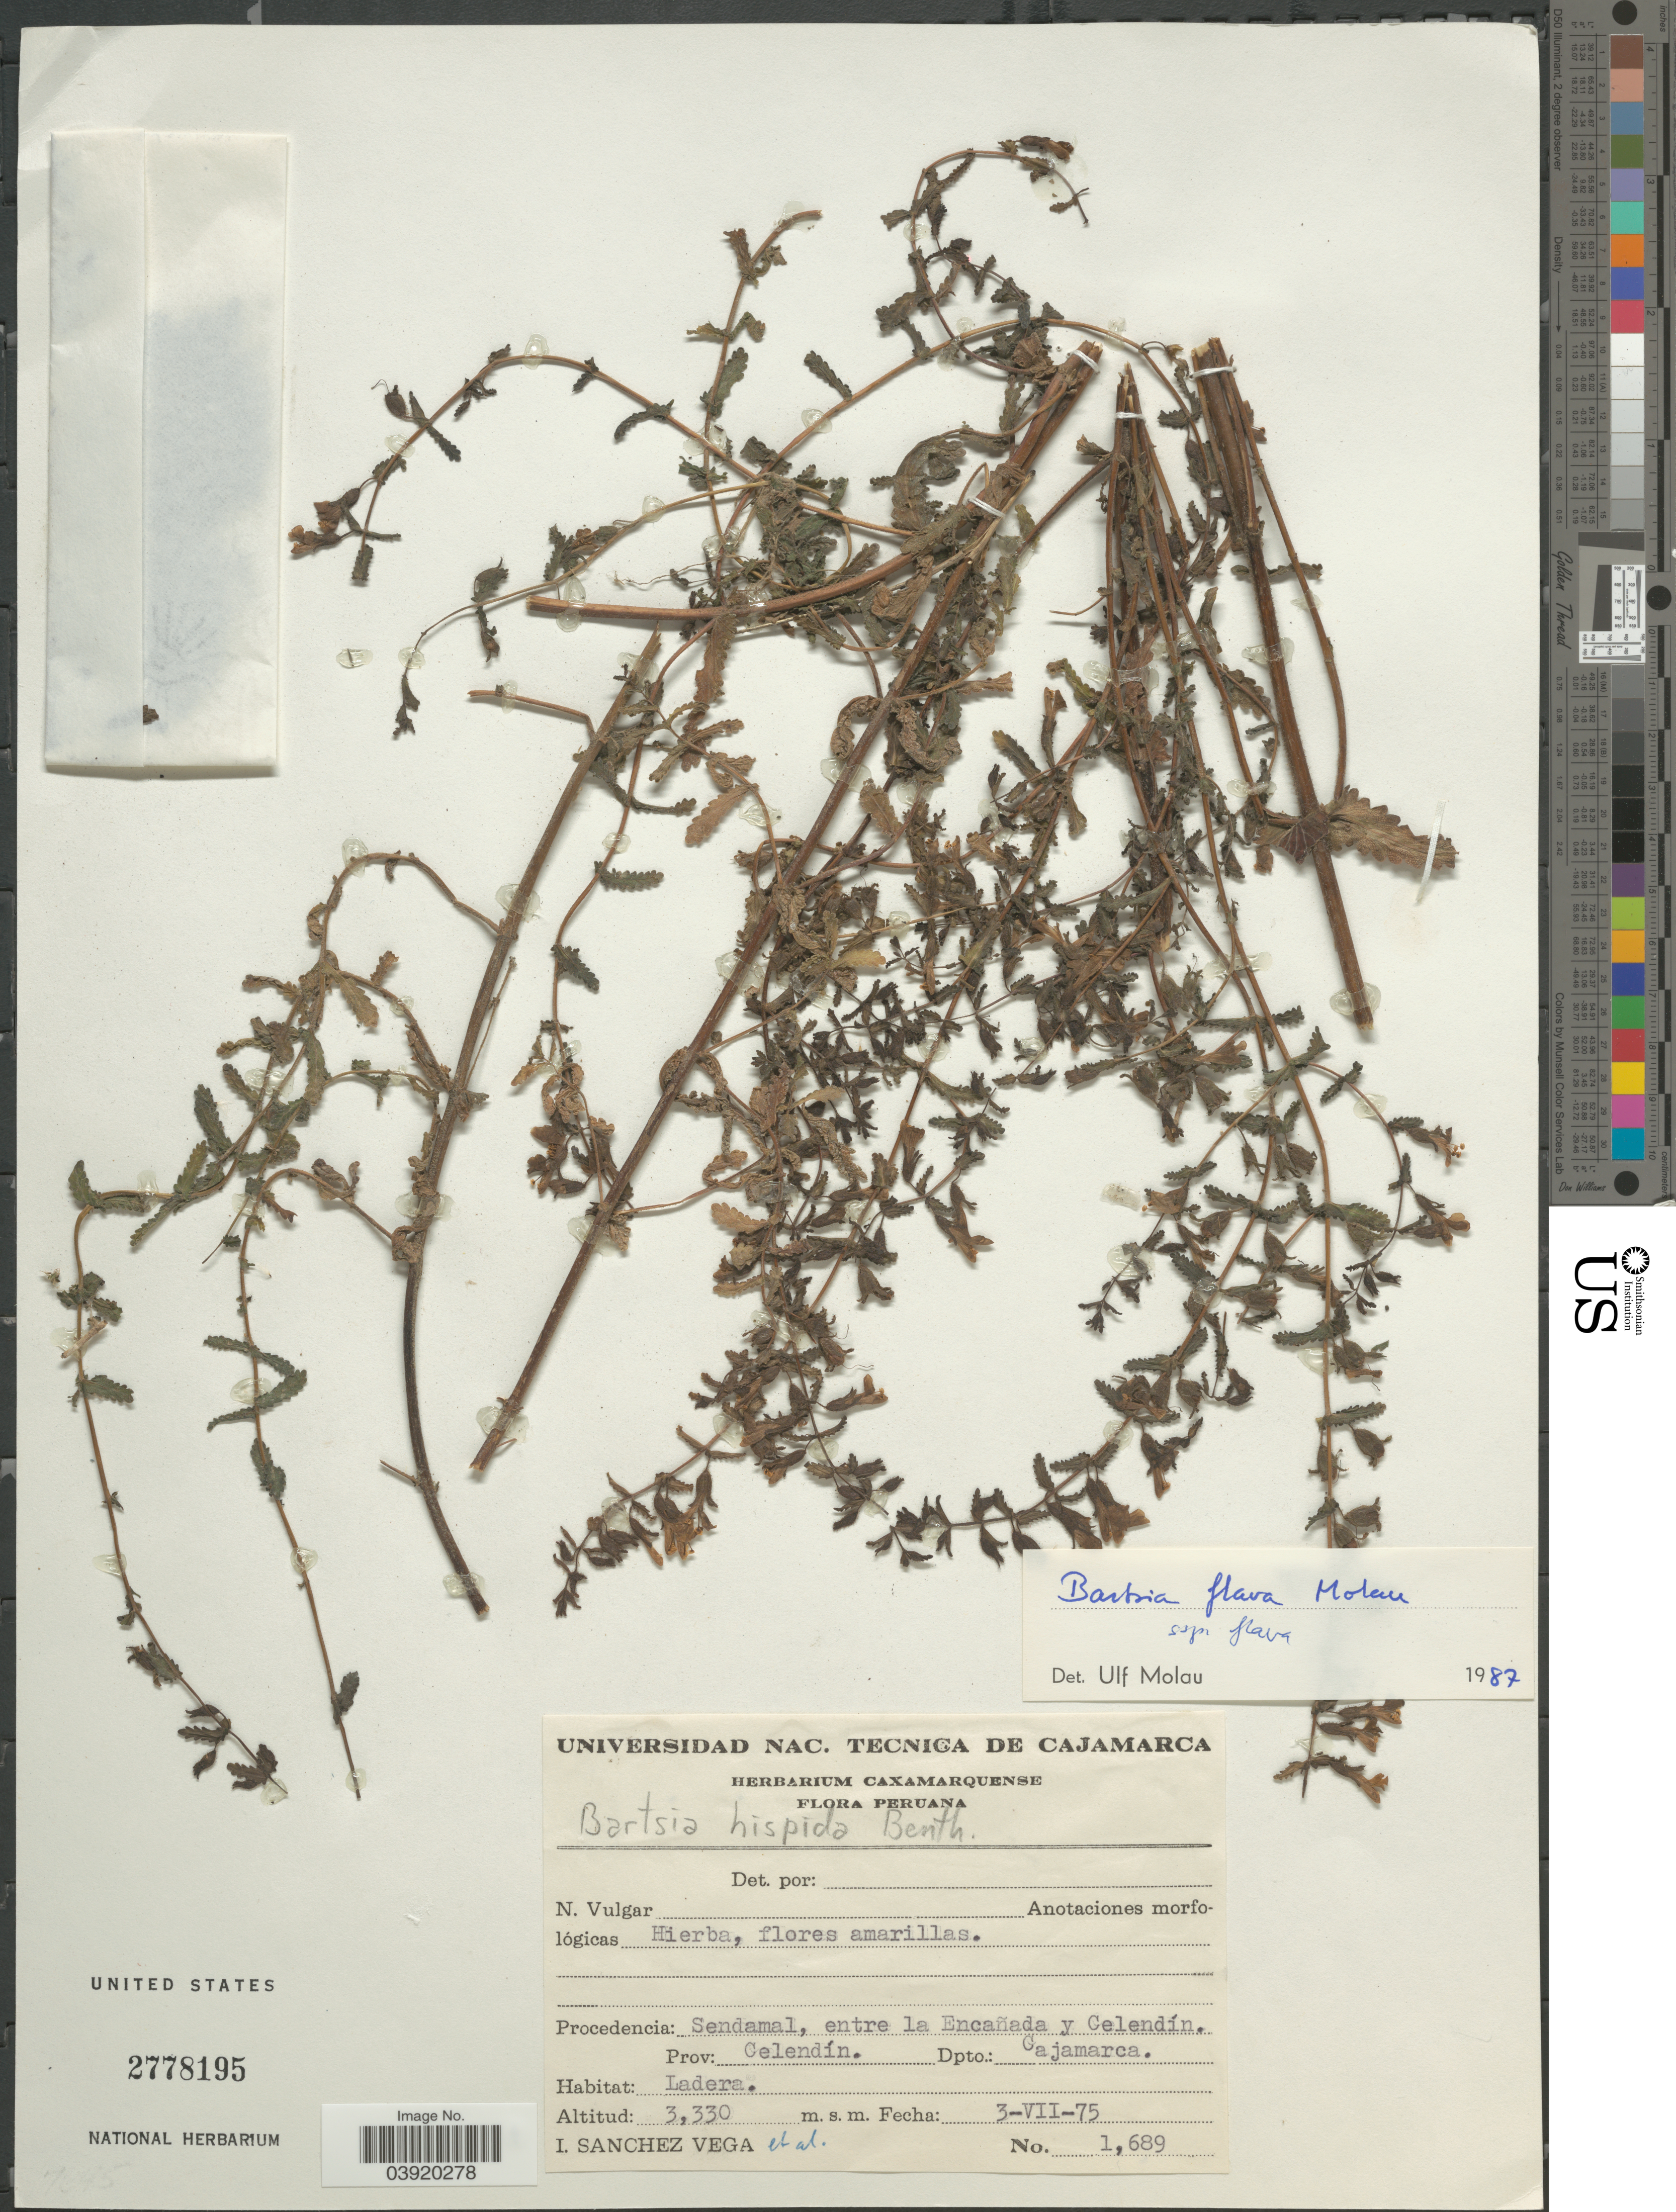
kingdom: Plantae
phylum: Tracheophyta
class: Magnoliopsida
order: Lamiales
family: Orobanchaceae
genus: Bartsia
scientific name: Bartsia flava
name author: Molau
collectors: I. Sánchez Vega & et al.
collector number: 1689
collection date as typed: Transcribed d/m/y: 3/7/75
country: Peru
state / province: Cajamarca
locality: Sendamal, entre la Encañada y Celendín. Prov: Celendín. Dpto.: Cajamarca.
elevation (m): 3330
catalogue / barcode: US 2778195